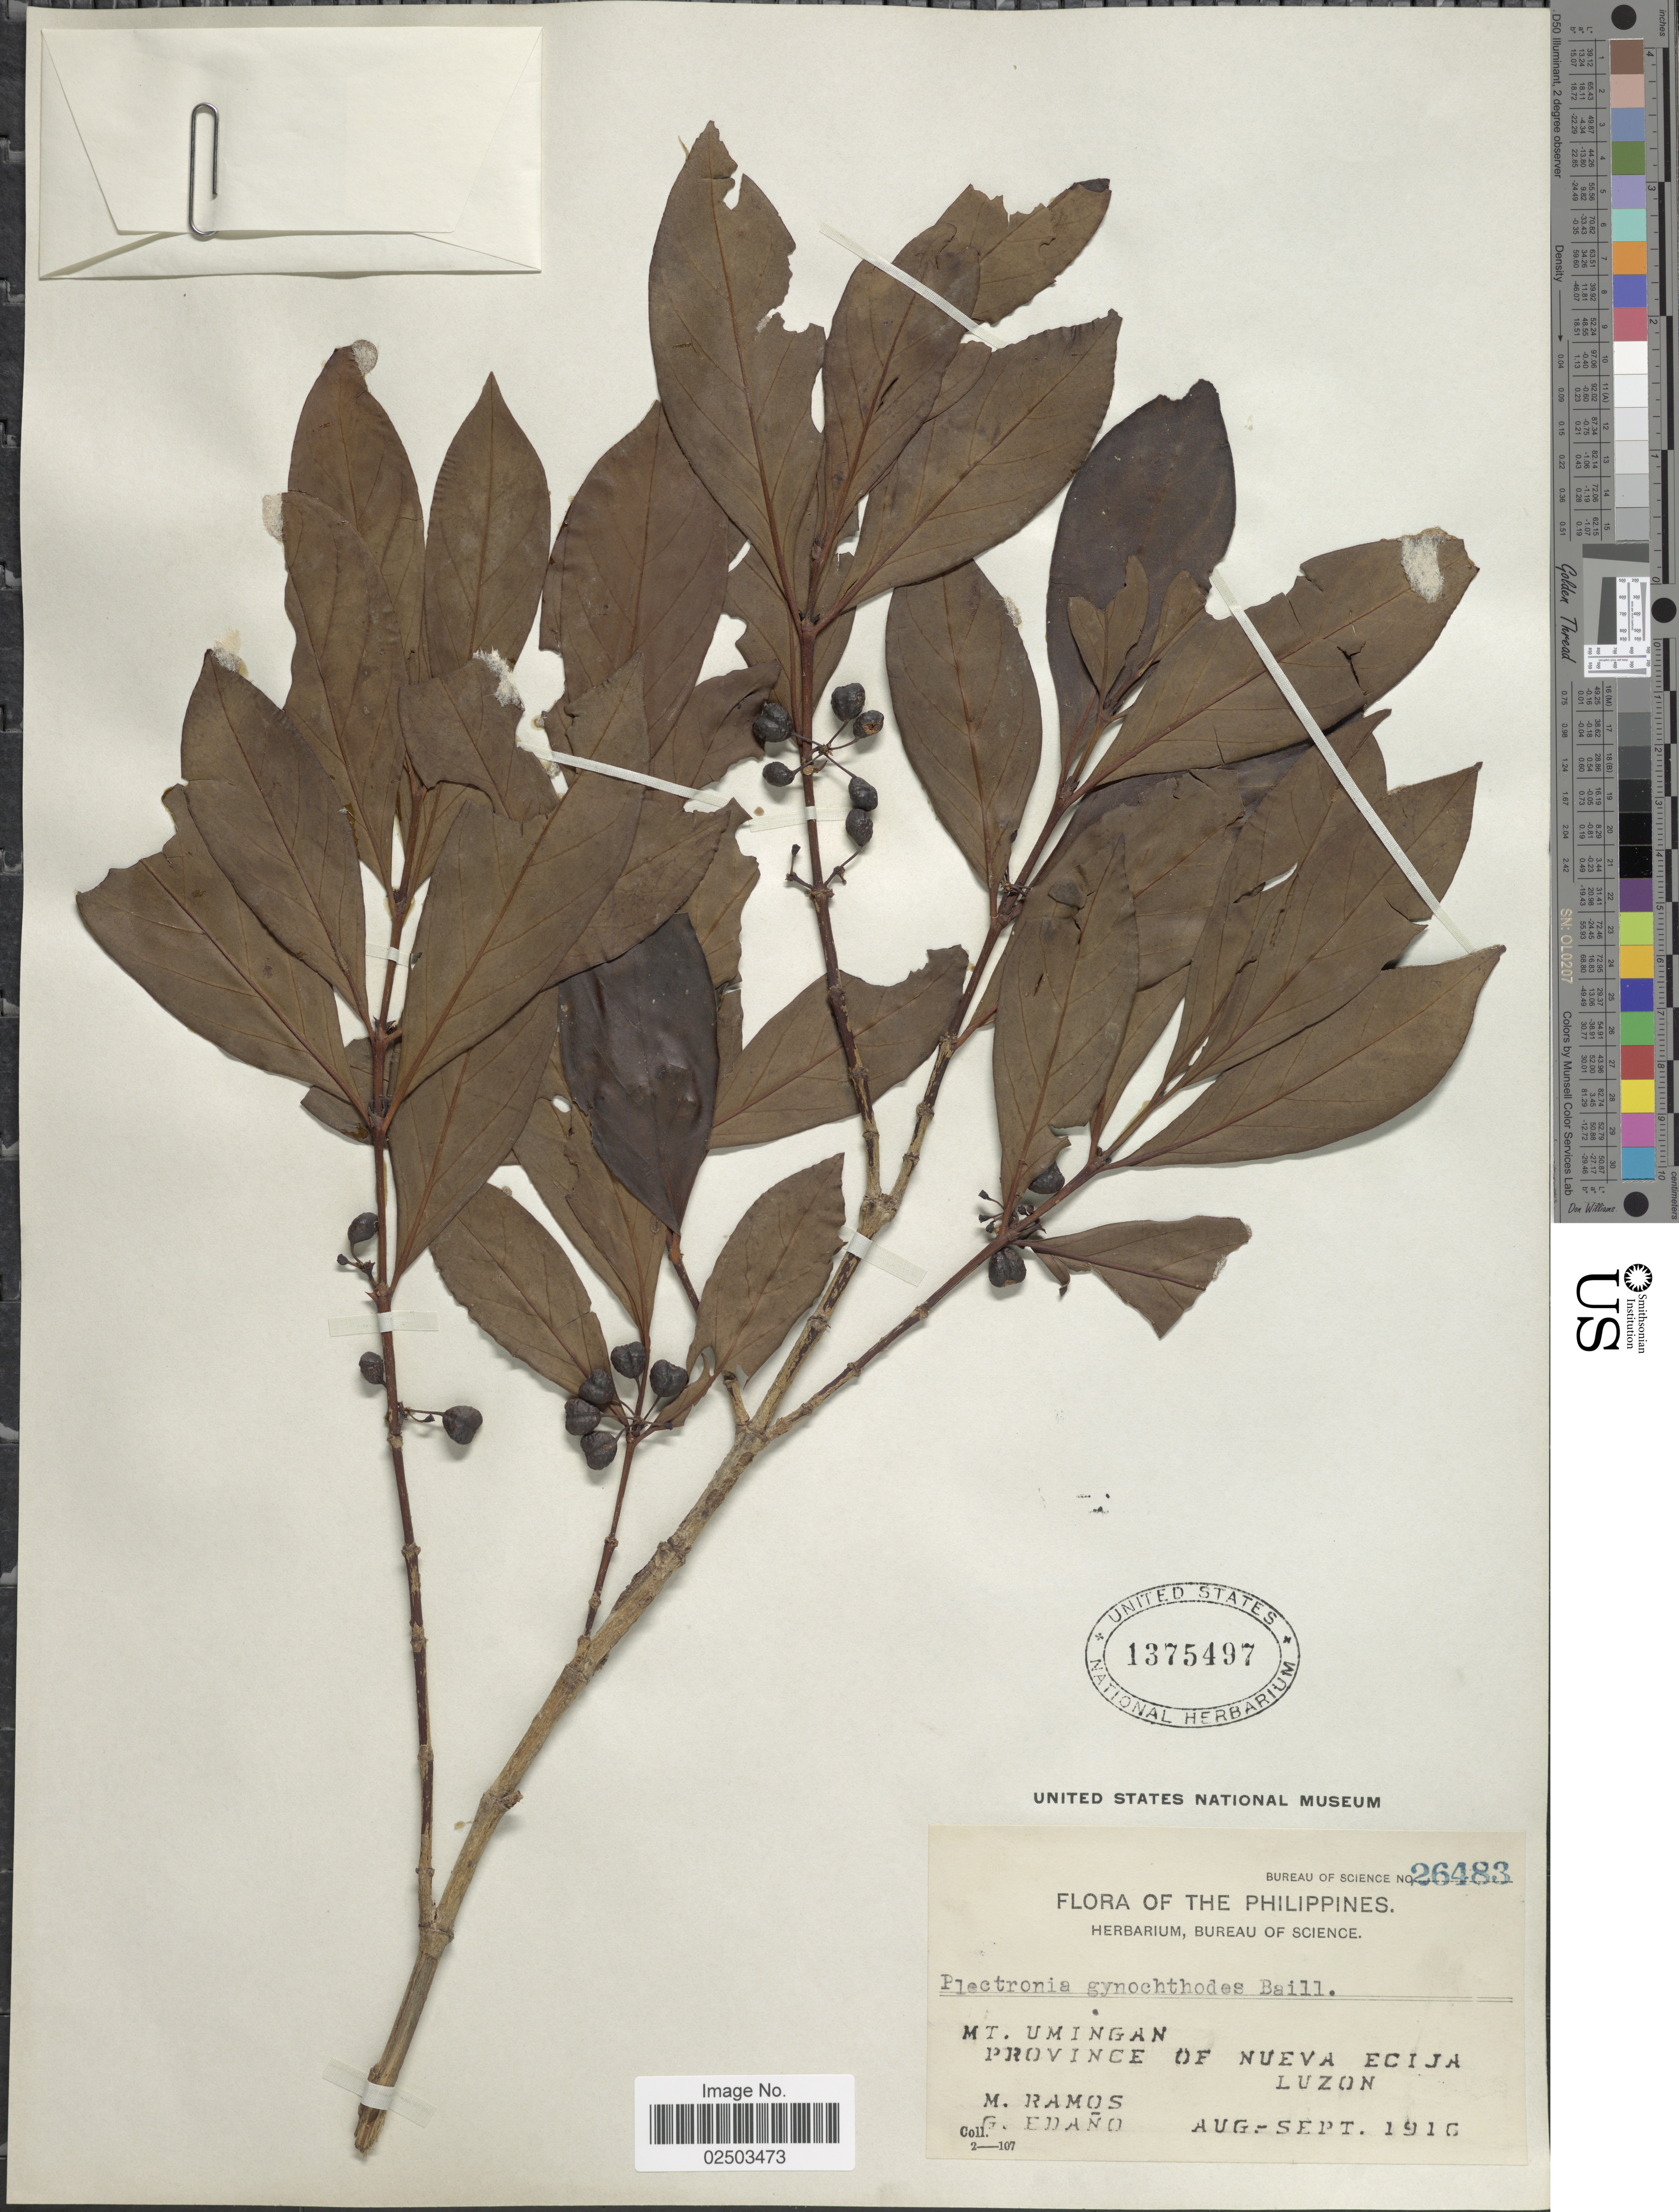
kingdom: Plantae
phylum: Tracheophyta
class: Magnoliopsida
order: Gentianales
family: Rubiaceae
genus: Canthium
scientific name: Canthium gynochthodes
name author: Baill.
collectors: M. Ramos & G. Edaño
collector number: Bureau of Science 26483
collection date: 1916-08/1916-09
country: Philippines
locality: Mt. Umingan, Province of Nueva Ecija, Luzon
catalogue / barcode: US 1375497